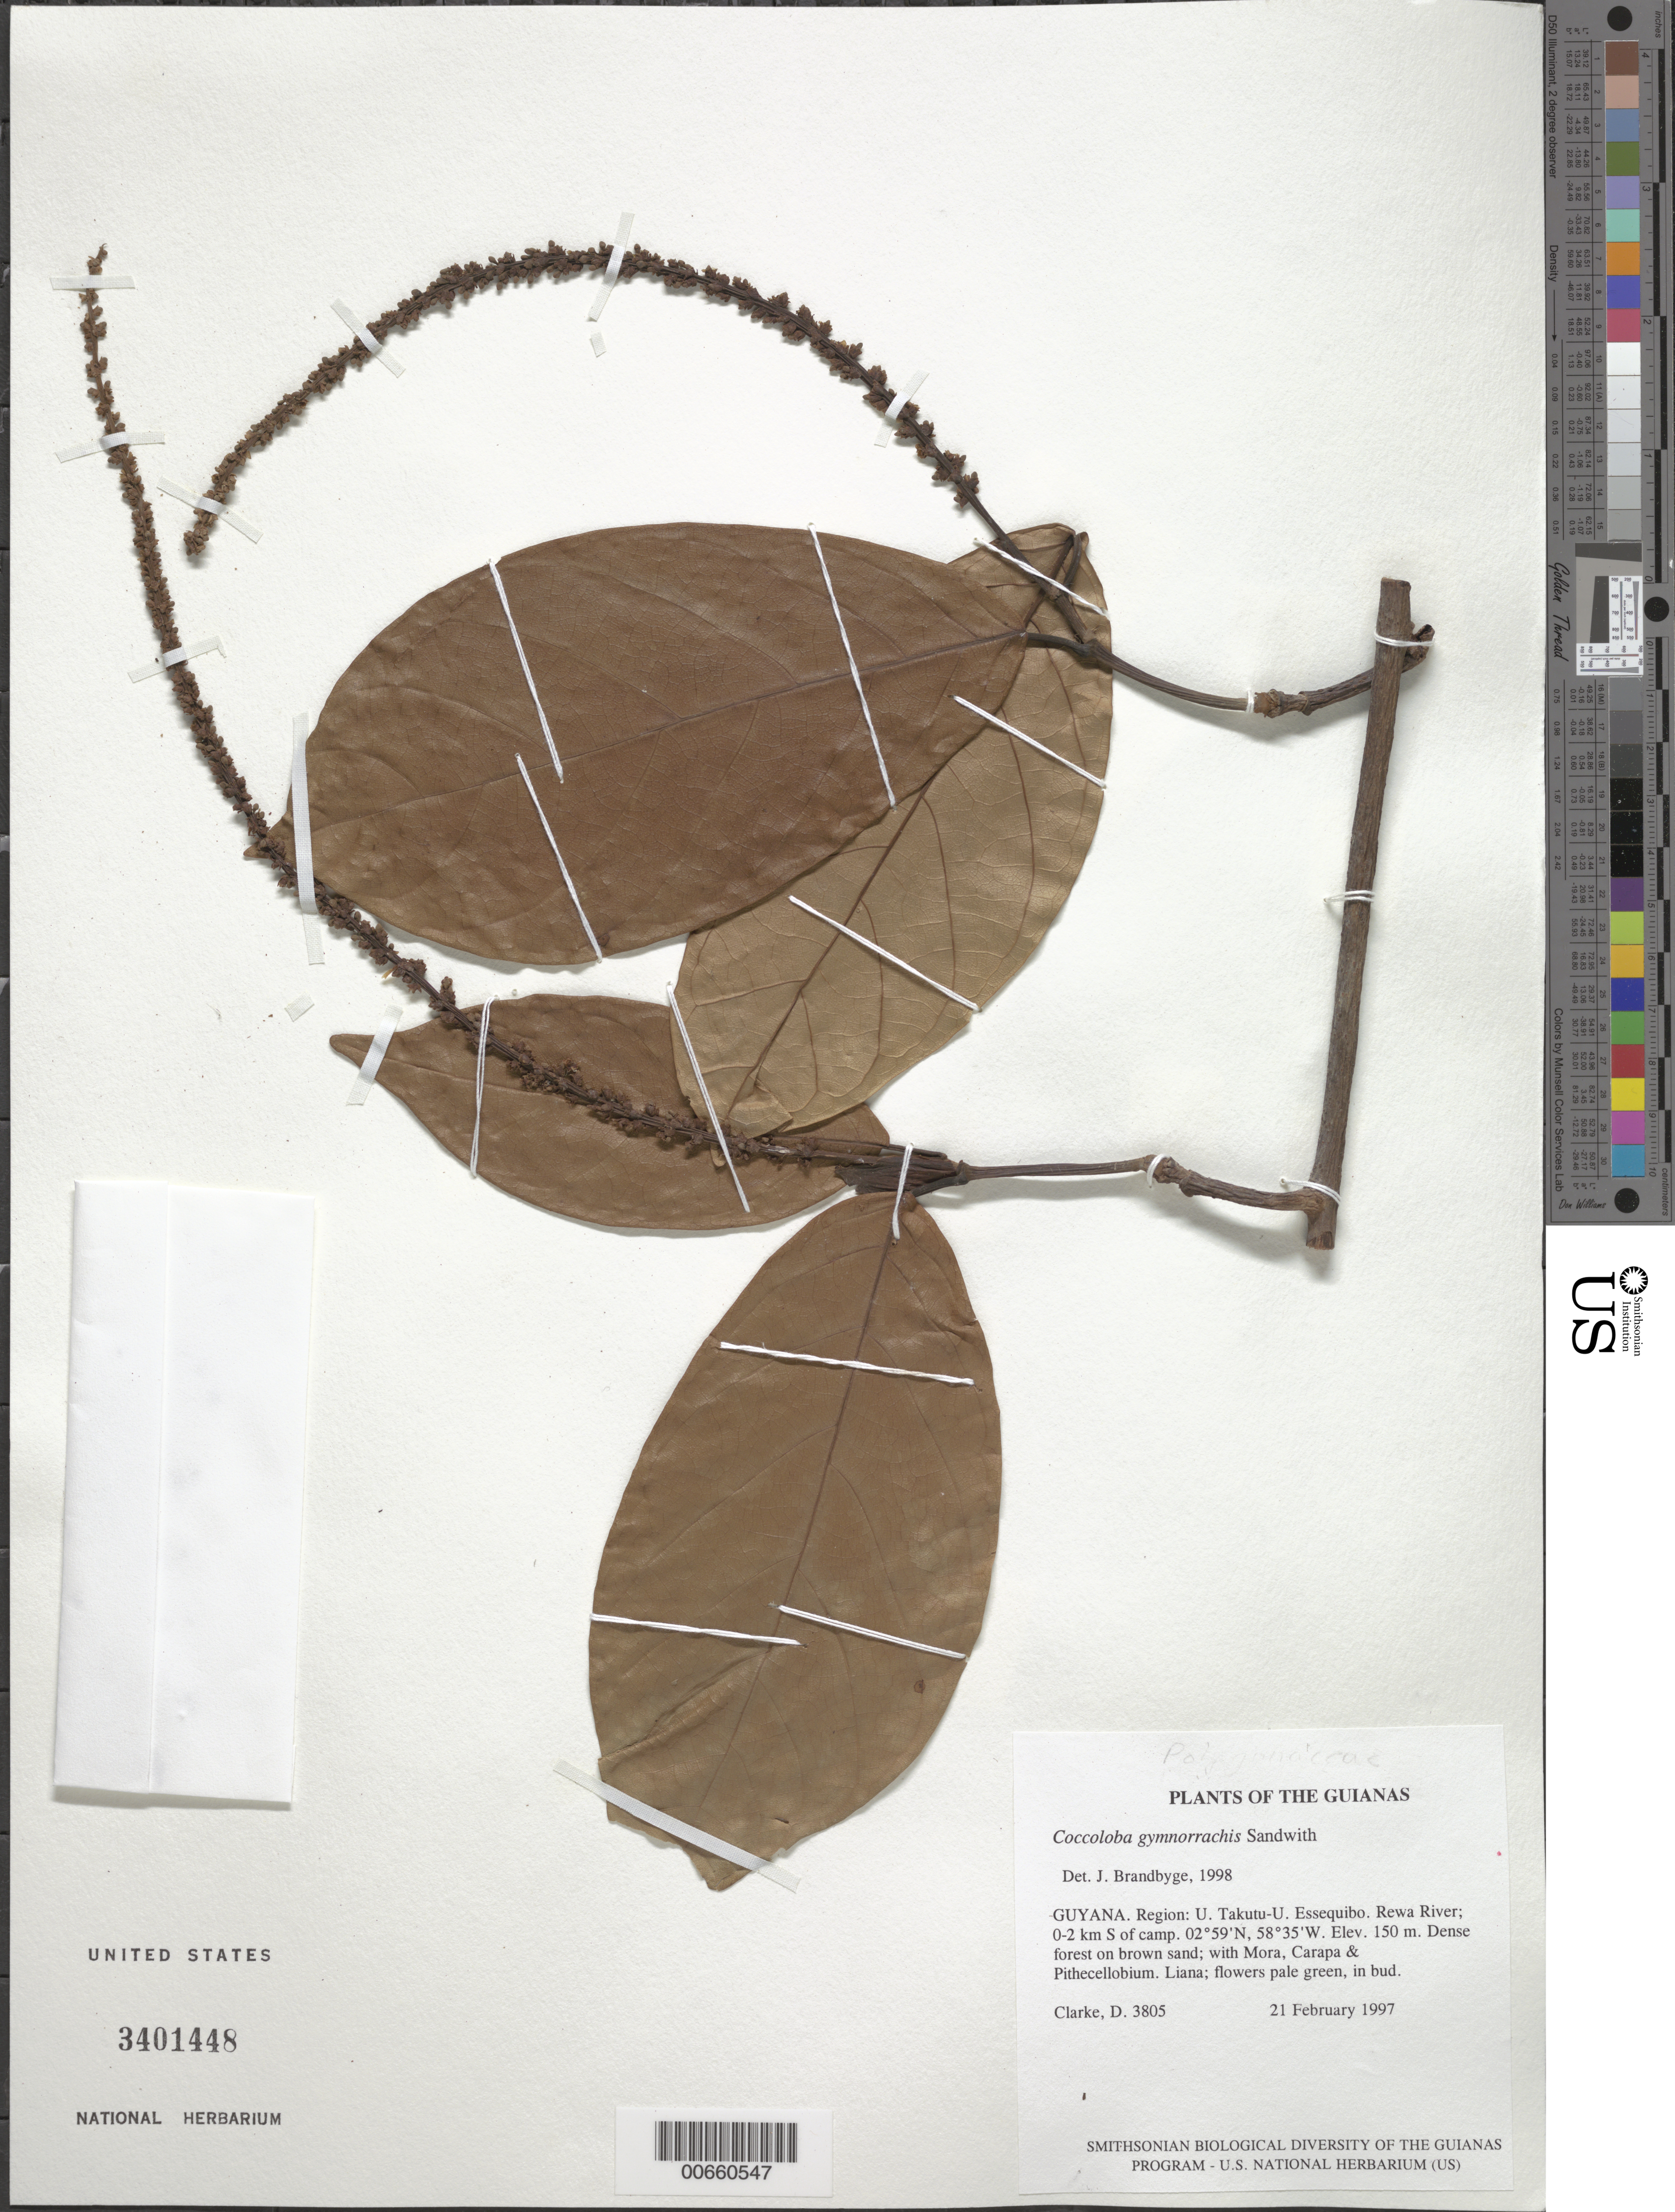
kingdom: Plantae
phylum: Tracheophyta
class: Magnoliopsida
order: Caryophyllales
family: Polygonaceae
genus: Coccoloba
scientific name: Coccoloba gymnorrhachis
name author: Sandwith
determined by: Brandbyge, J.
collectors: H. D. Clarke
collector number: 3805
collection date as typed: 21 February 1997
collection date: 1997-02-21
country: Guyana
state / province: U. Takutu-U. Essequibo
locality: Rewa River; 0-2 km S of camp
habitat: Dense forest on brown sand; with Mora, Carapa & Pithecellobium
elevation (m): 150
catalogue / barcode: US 3401448